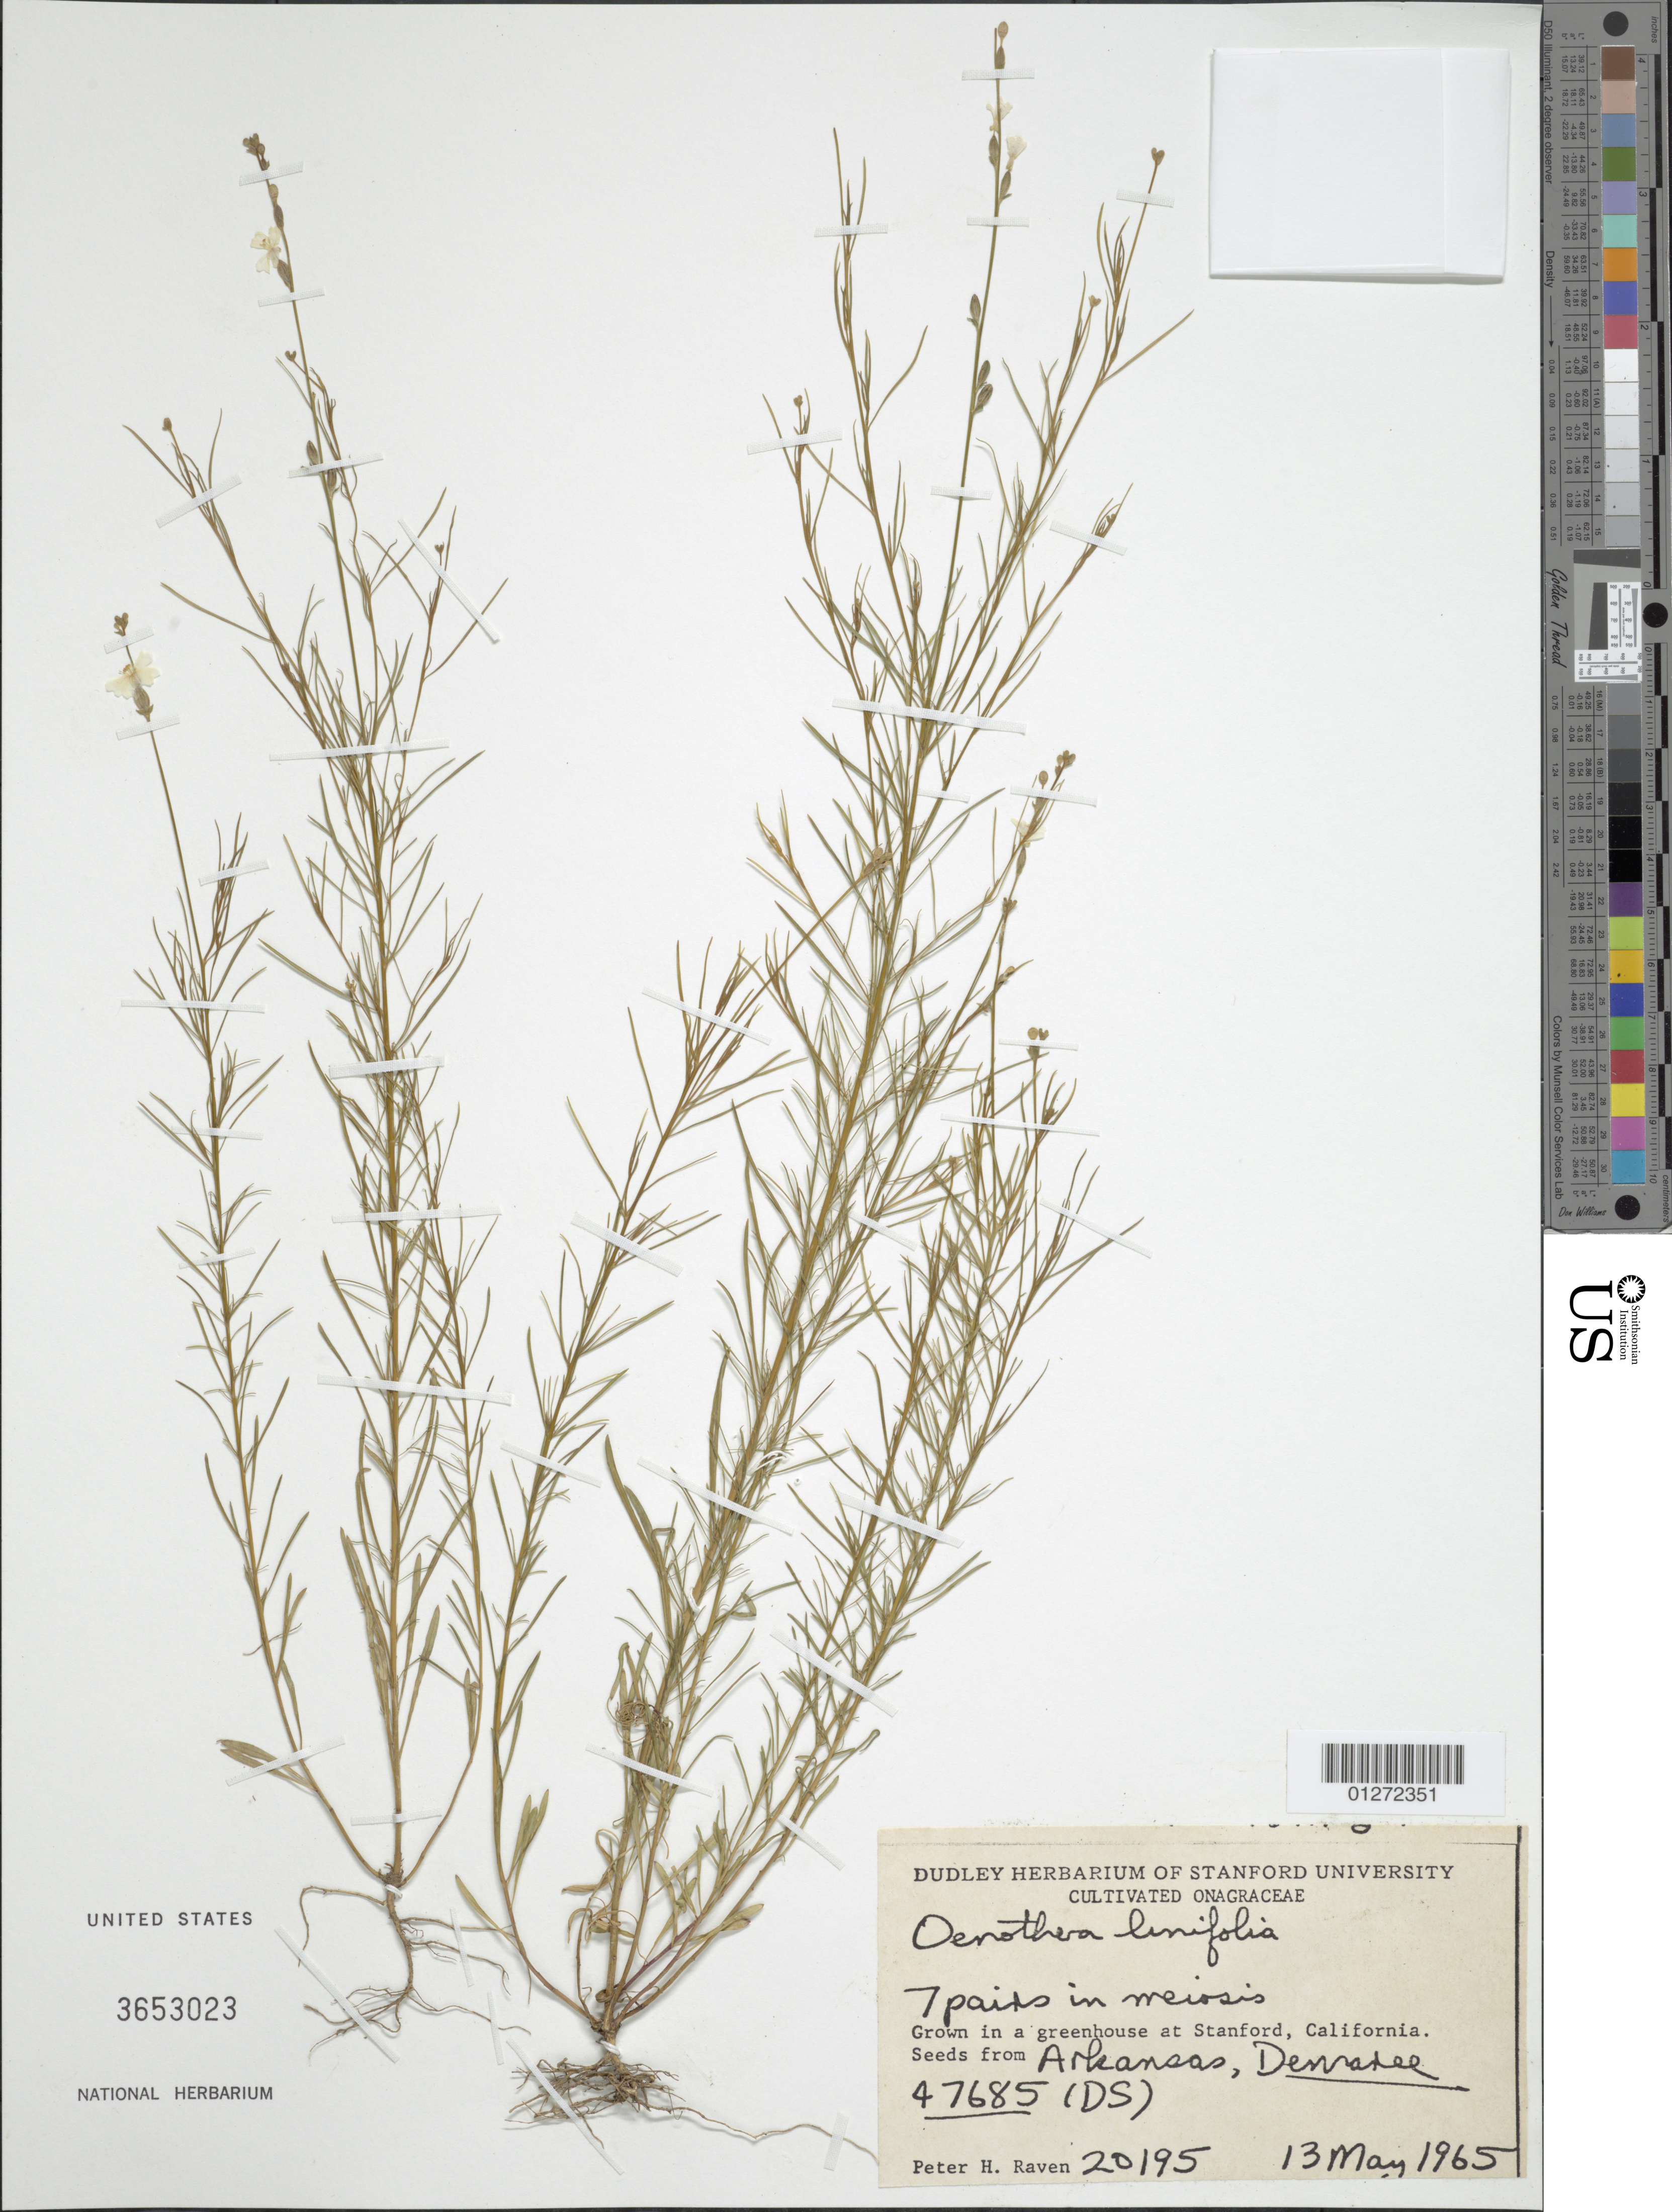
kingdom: Plantae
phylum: Tracheophyta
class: Magnoliopsida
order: Myrtales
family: Onagraceae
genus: Oenothera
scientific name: Oenothera linifolia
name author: Nutt.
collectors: P. H. Raven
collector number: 20195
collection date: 1965-05-13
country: United States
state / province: Arkansas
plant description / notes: Grown in a greenhouse at Stanford, California.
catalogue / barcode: US 3653023